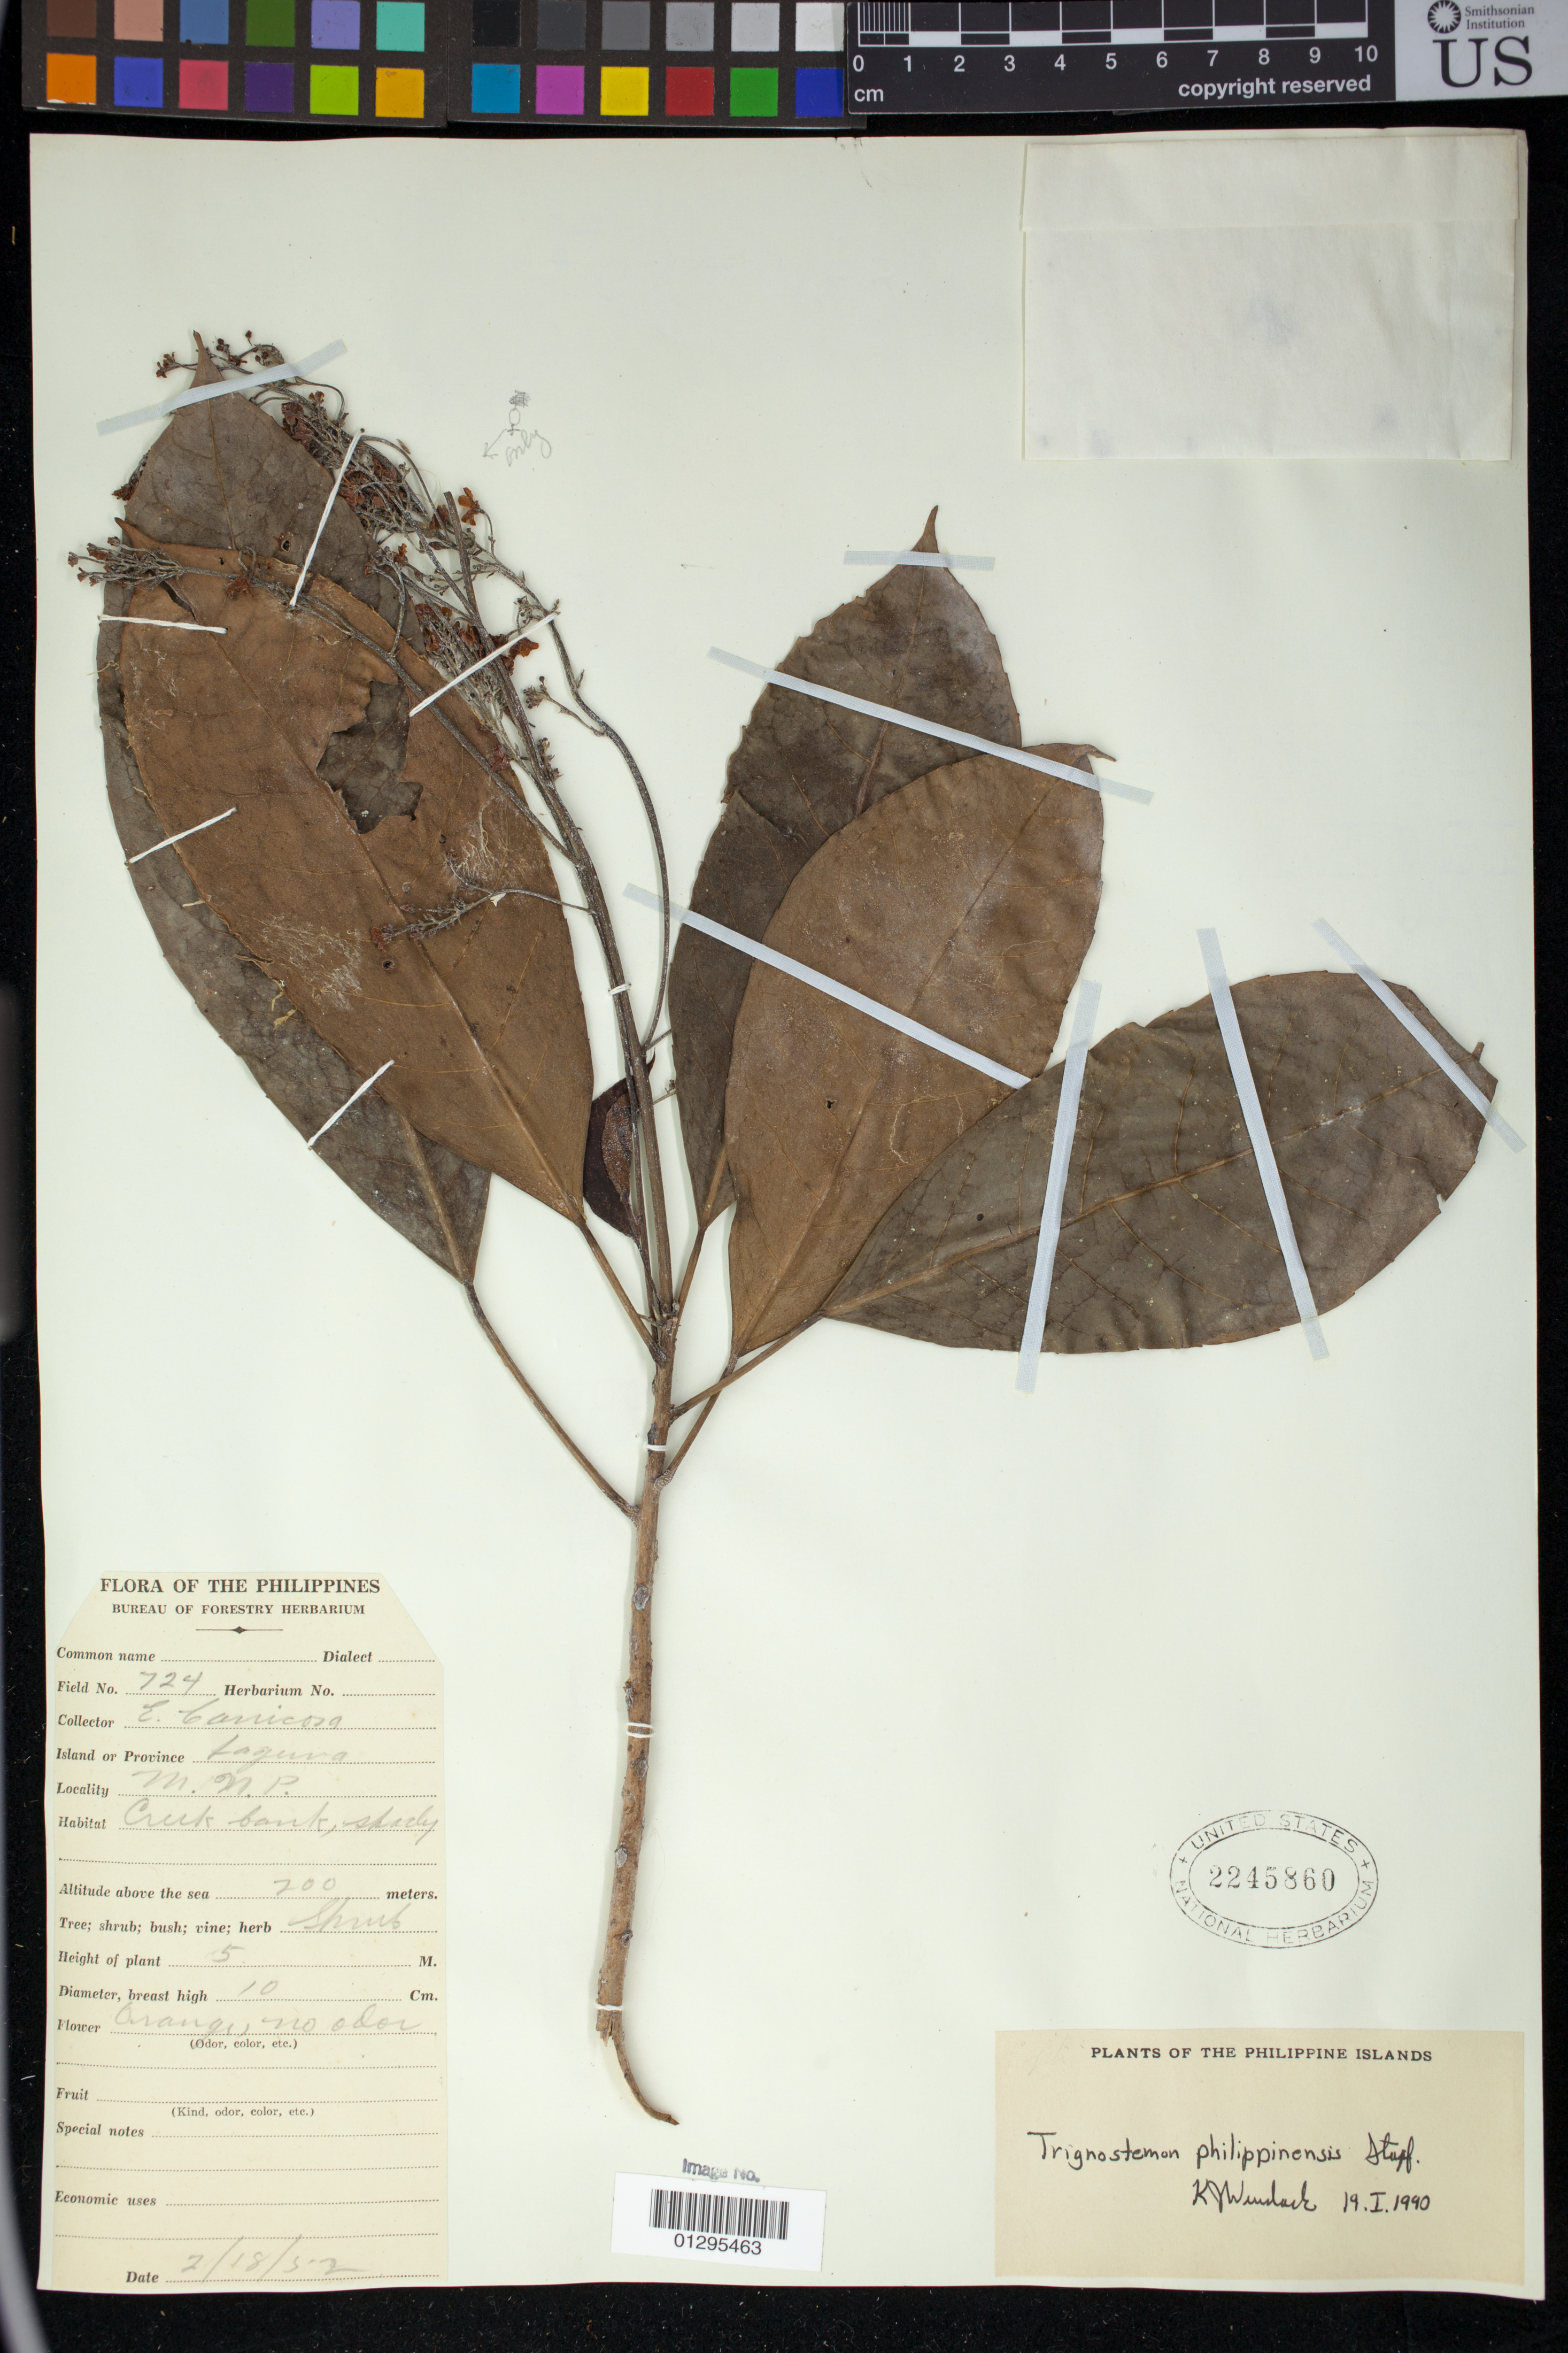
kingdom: Plantae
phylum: Tracheophyta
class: Magnoliopsida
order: Malpighiales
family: Euphorbiaceae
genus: Trigonostemon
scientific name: Trigonostemon philippinensis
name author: Stapf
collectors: E. Canicosa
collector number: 724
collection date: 1952-02-18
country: Philippines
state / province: Calabarzon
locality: Laguna M. N. P.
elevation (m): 61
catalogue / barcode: US 2245860